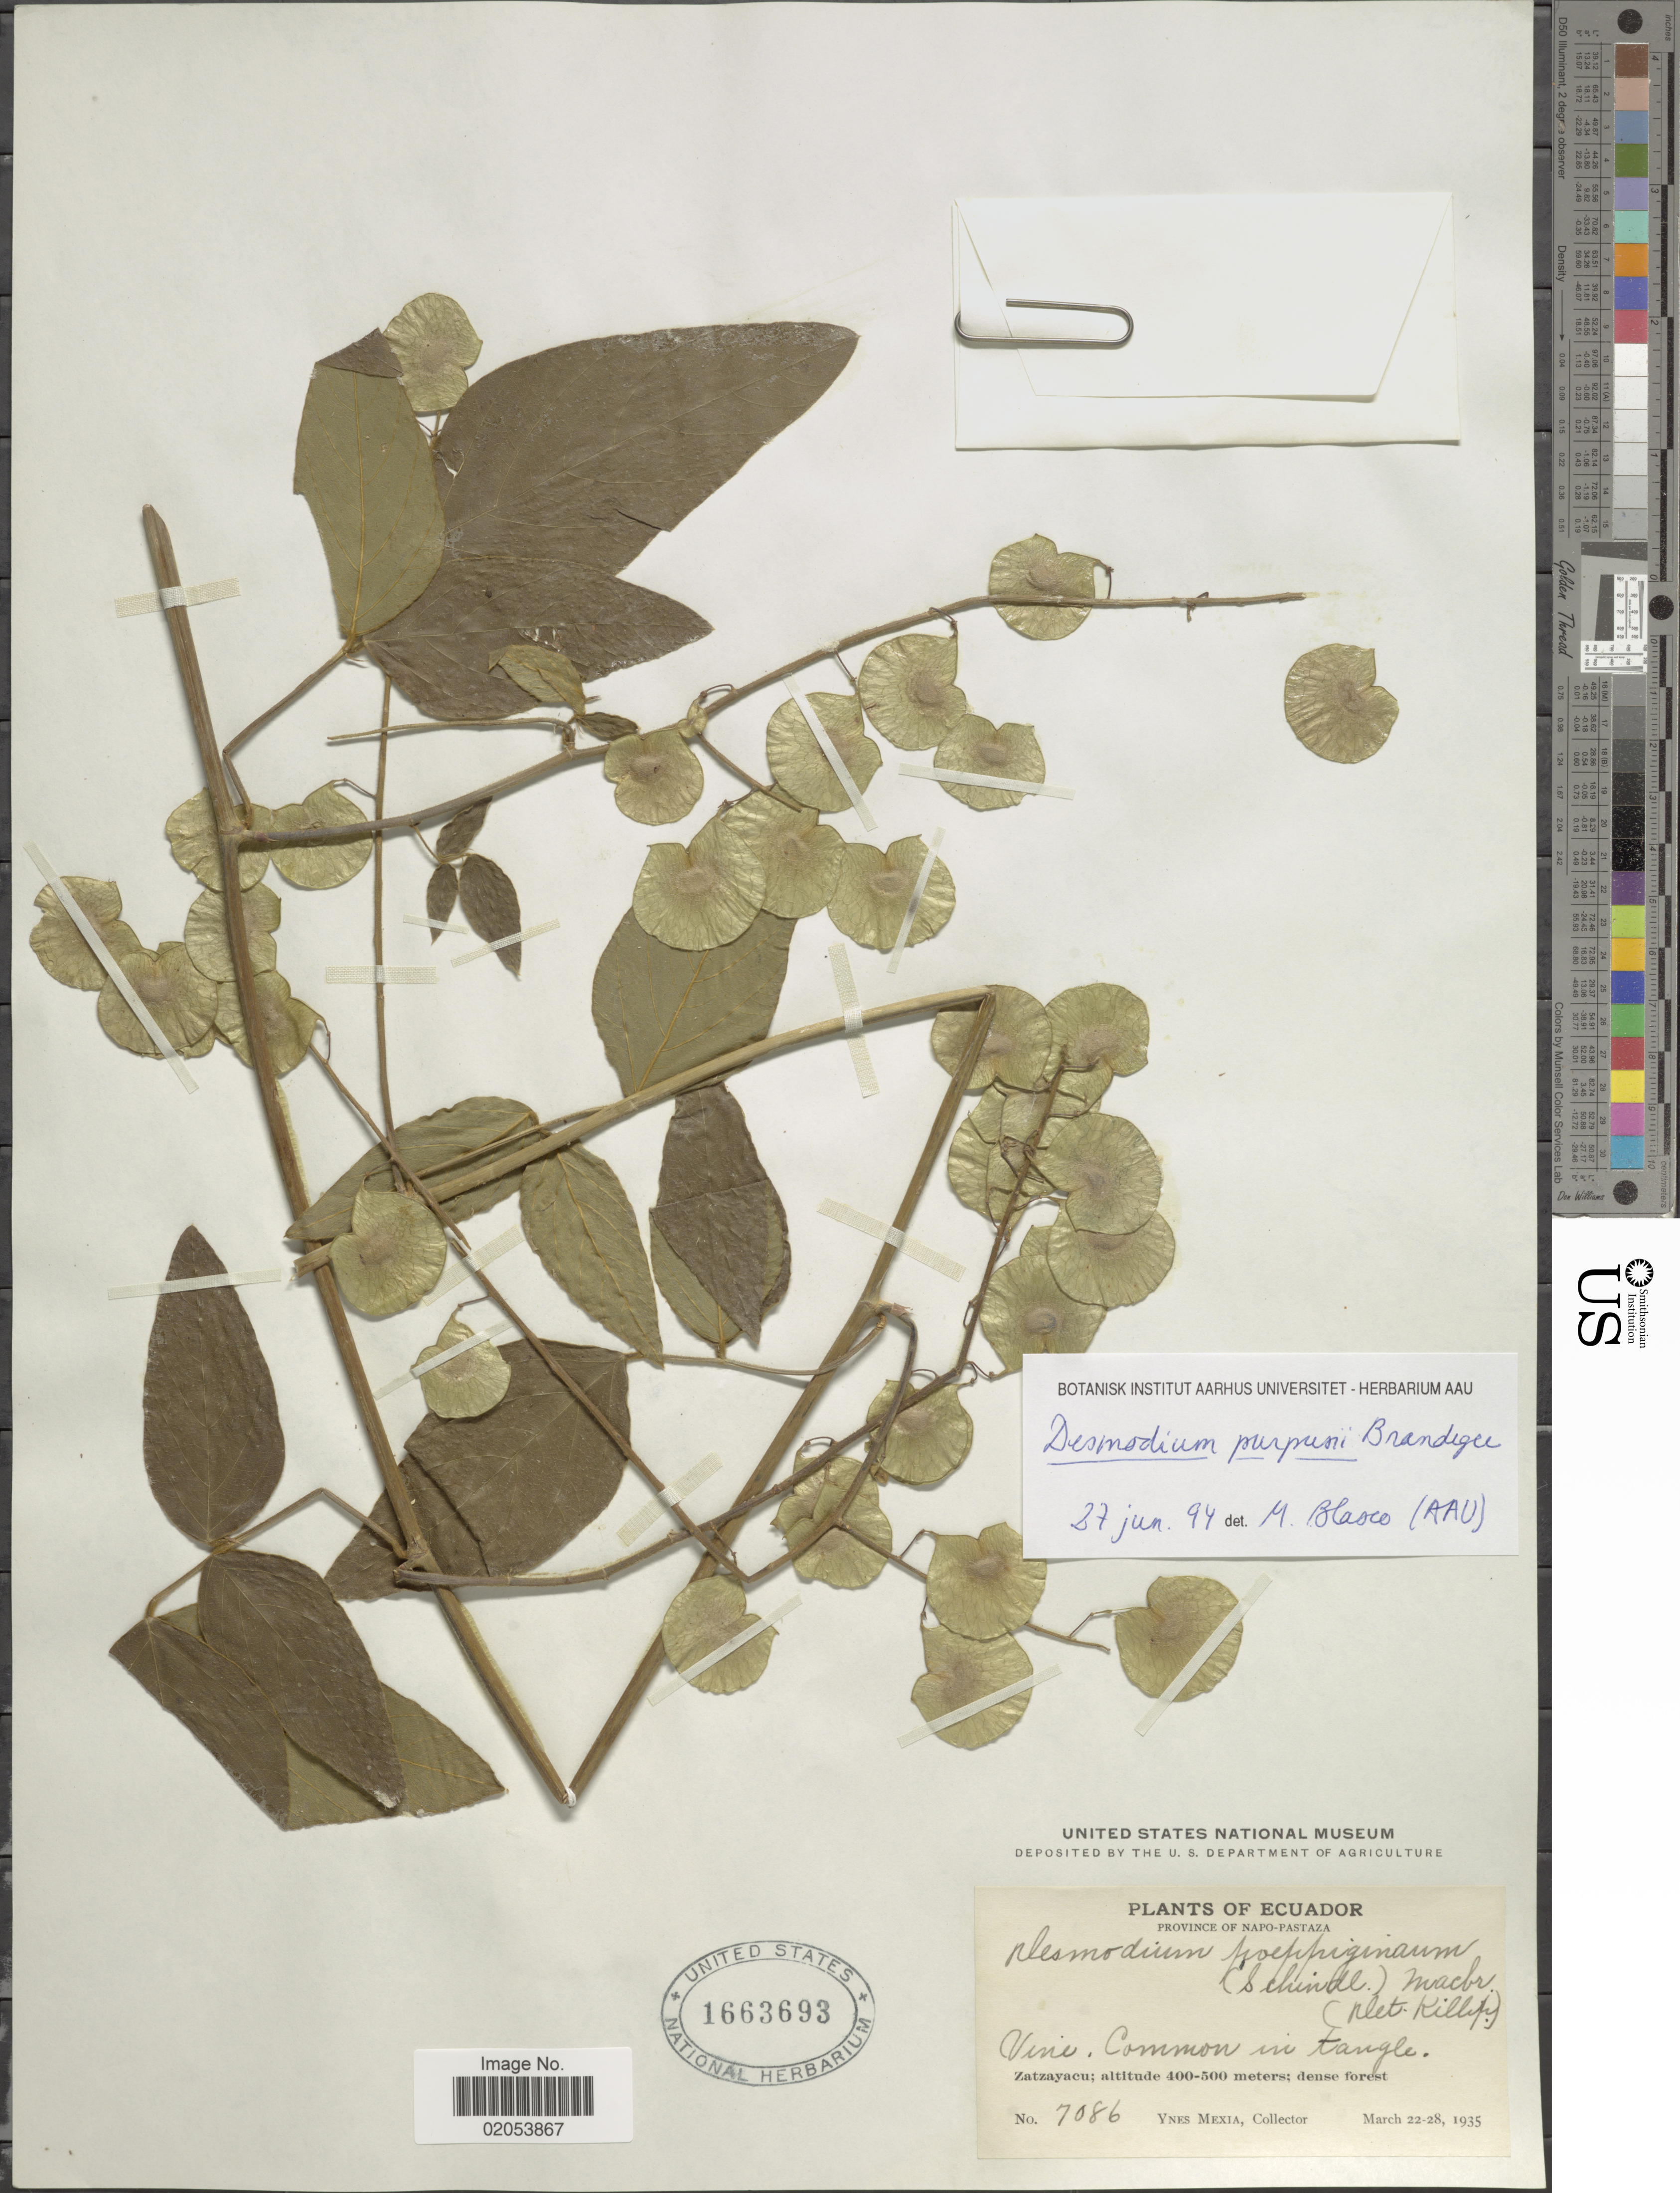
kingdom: Plantae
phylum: Tracheophyta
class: Magnoliopsida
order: Fabales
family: Fabaceae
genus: Desmodium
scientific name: Desmodium purpusii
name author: Brandegee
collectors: Y. Mexia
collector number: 7086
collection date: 1935-03-22/1935-03-28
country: Ecuador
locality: Province of Napo-Pastaza. Zatzayacu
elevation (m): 400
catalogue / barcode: US 1663693